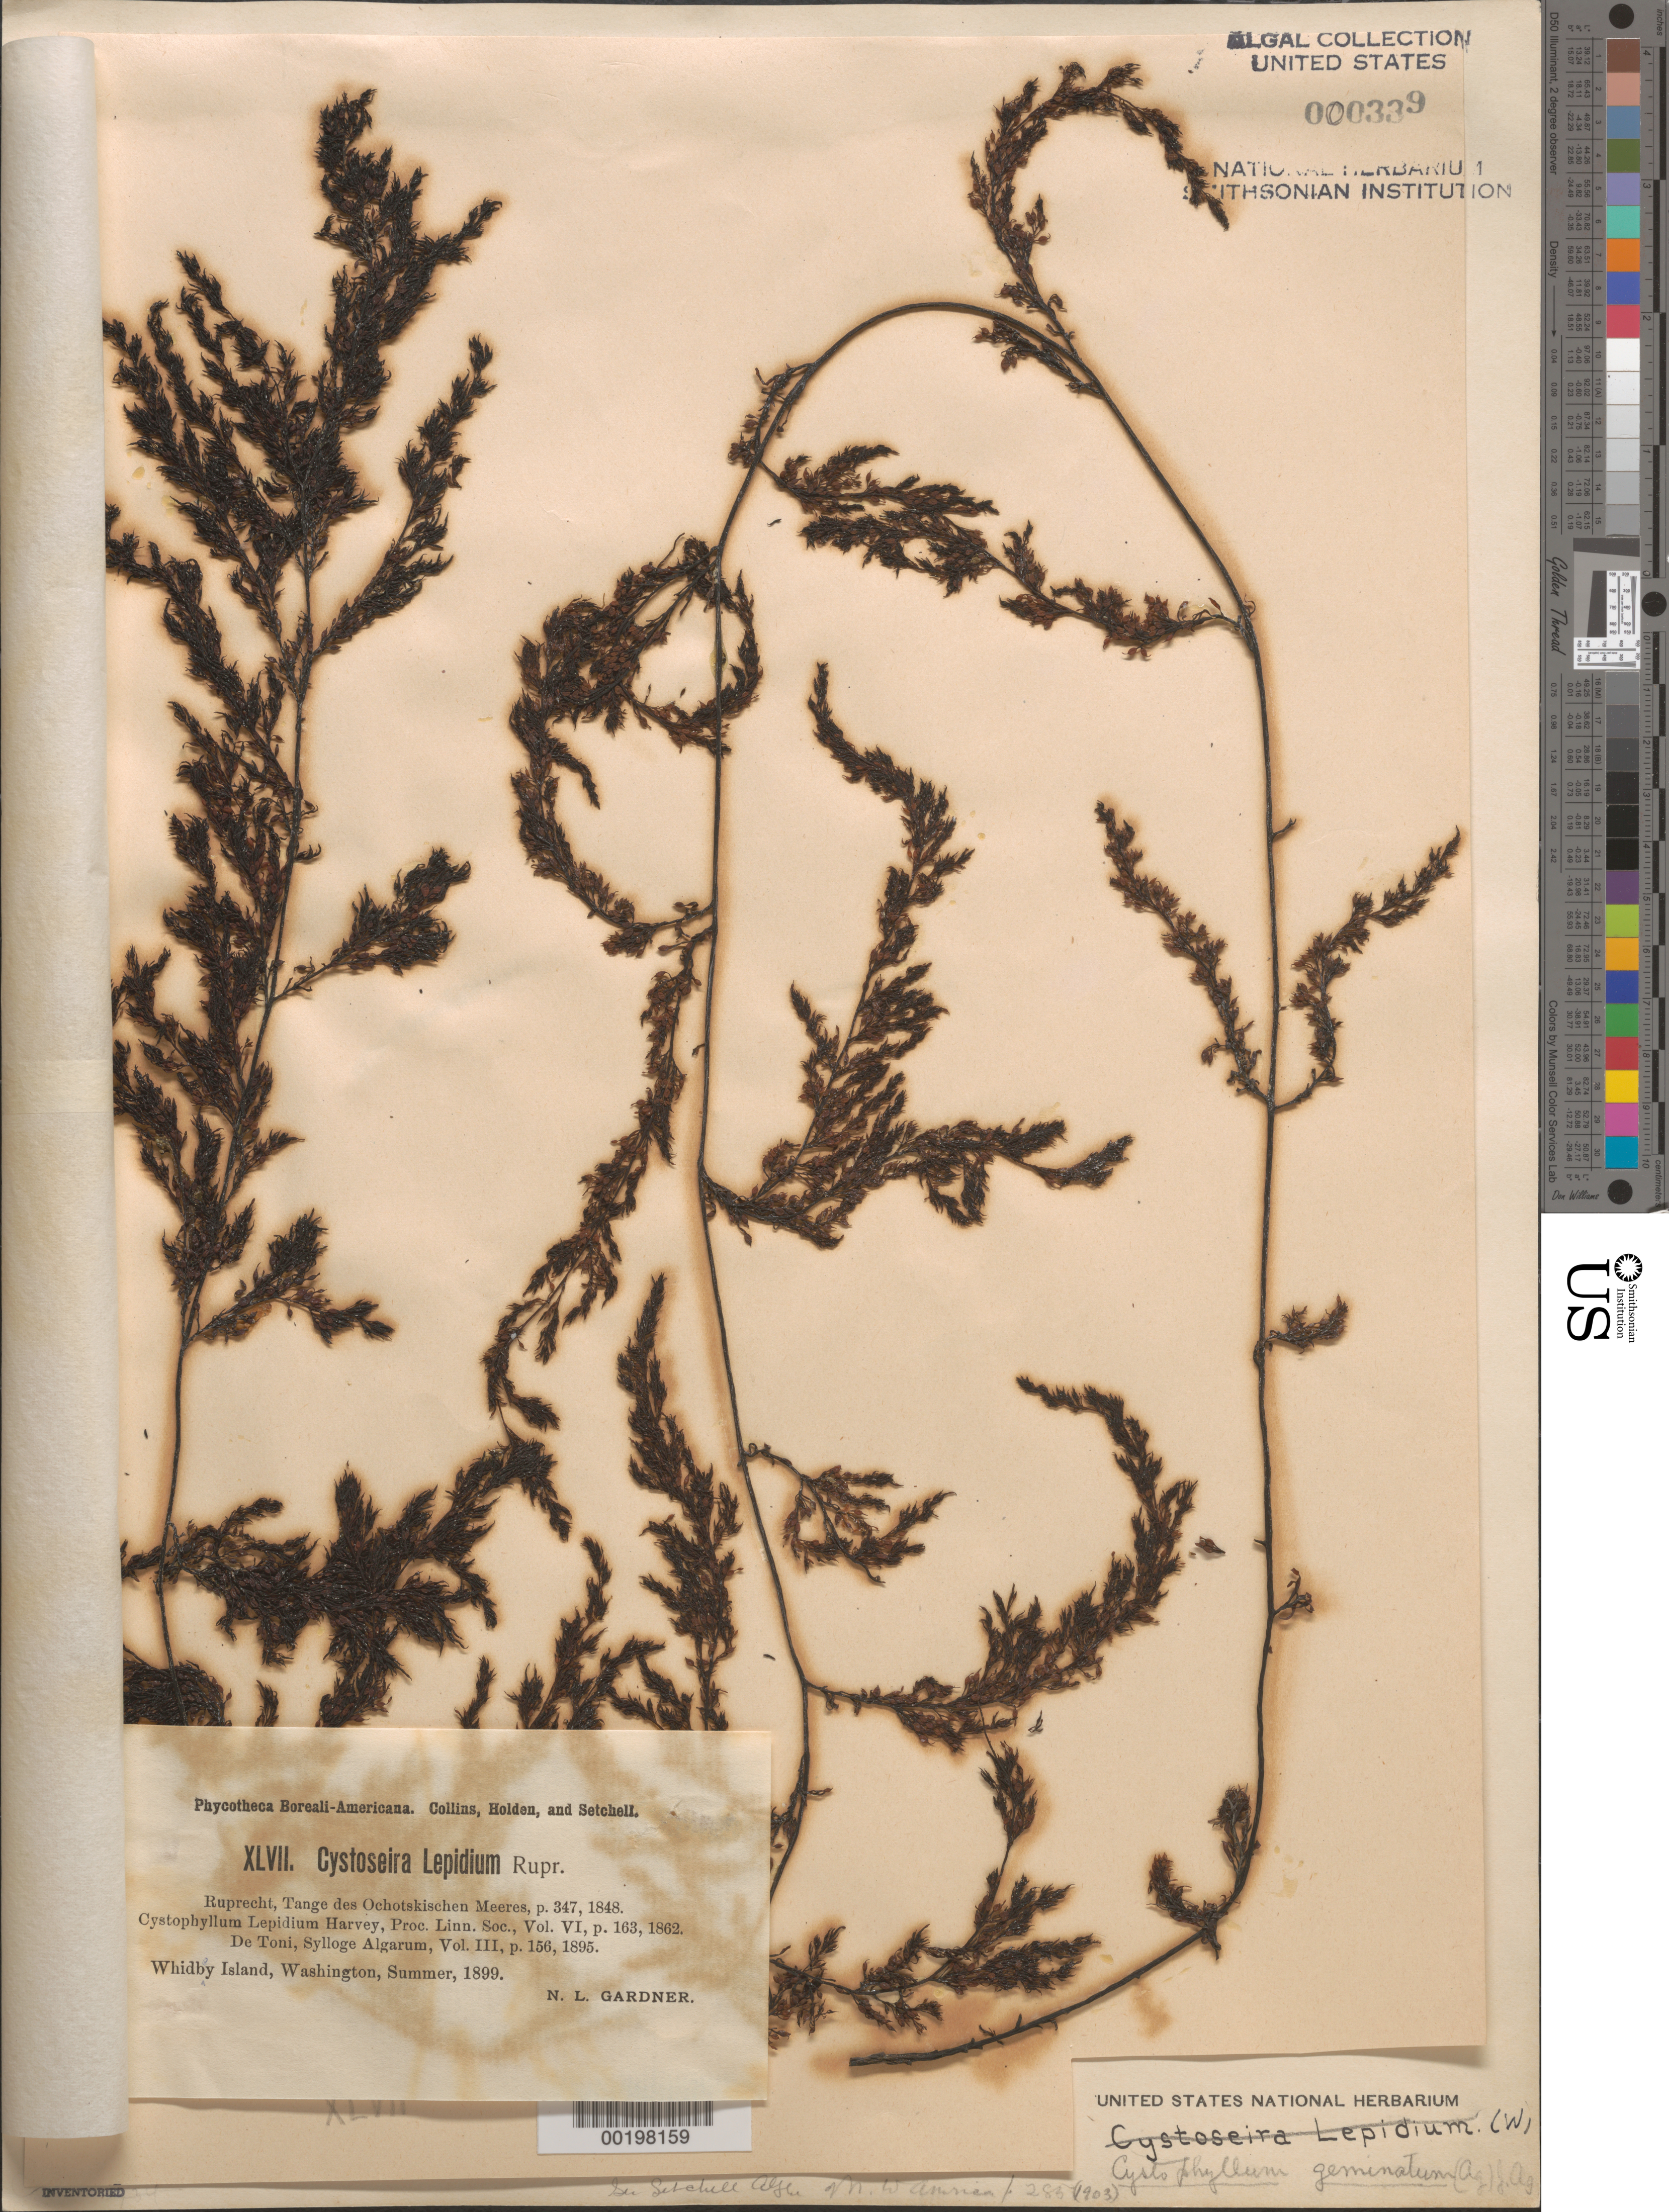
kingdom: Chromista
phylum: Ochrophyta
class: Phaeophyceae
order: Fucales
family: Sargassaceae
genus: Stephanocystis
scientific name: Stephanocystis geminata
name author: (C. Agardh) Draisma et al.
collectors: N. Gardner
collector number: Pb-a Xlvii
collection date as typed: Sum 1899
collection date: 1899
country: United States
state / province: Washington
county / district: Island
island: Whidbey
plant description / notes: Collins, Holden & Setchell, Phycotheca Boreali-Americana, as Cystoseira lepidium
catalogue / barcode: US 339